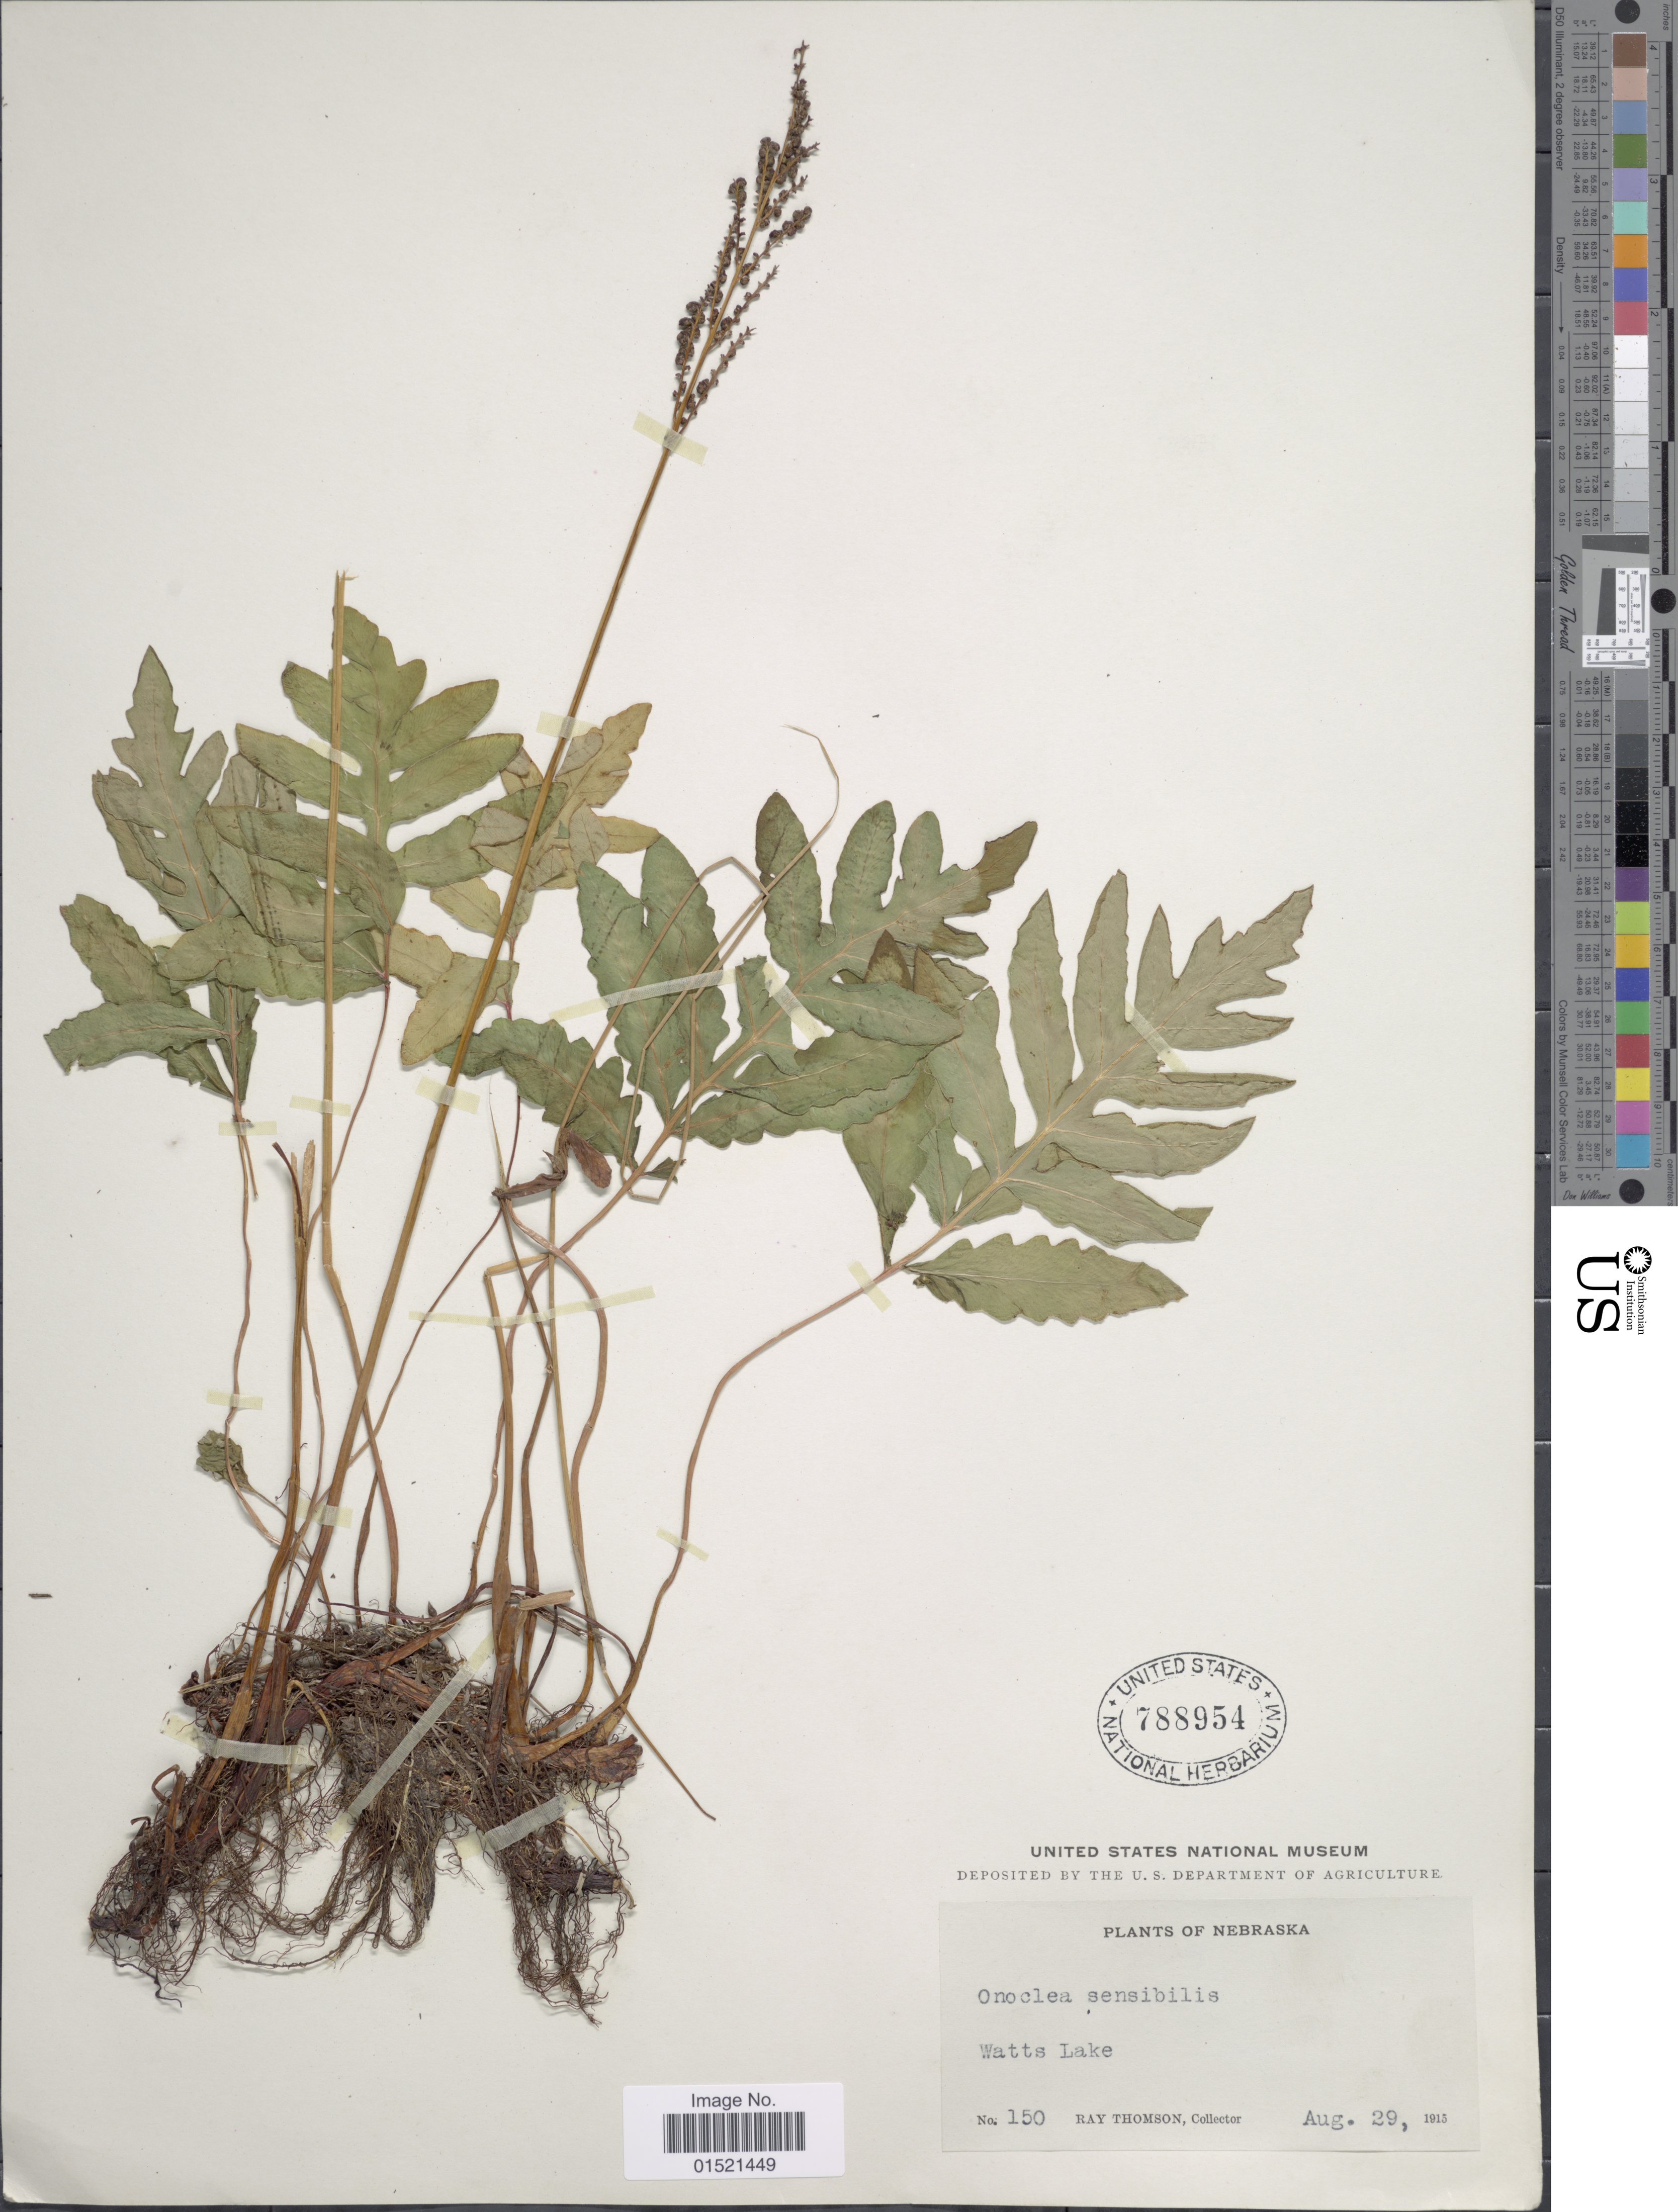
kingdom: Plantae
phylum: Tracheophyta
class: Polypodiopsida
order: Polypodiales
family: Onocleaceae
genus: Onoclea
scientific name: Onoclea sensibilis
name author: L.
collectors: R. Thomson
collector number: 150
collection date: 1915-08-29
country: United States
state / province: Nebraska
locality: Watts Lake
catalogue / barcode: US 788954